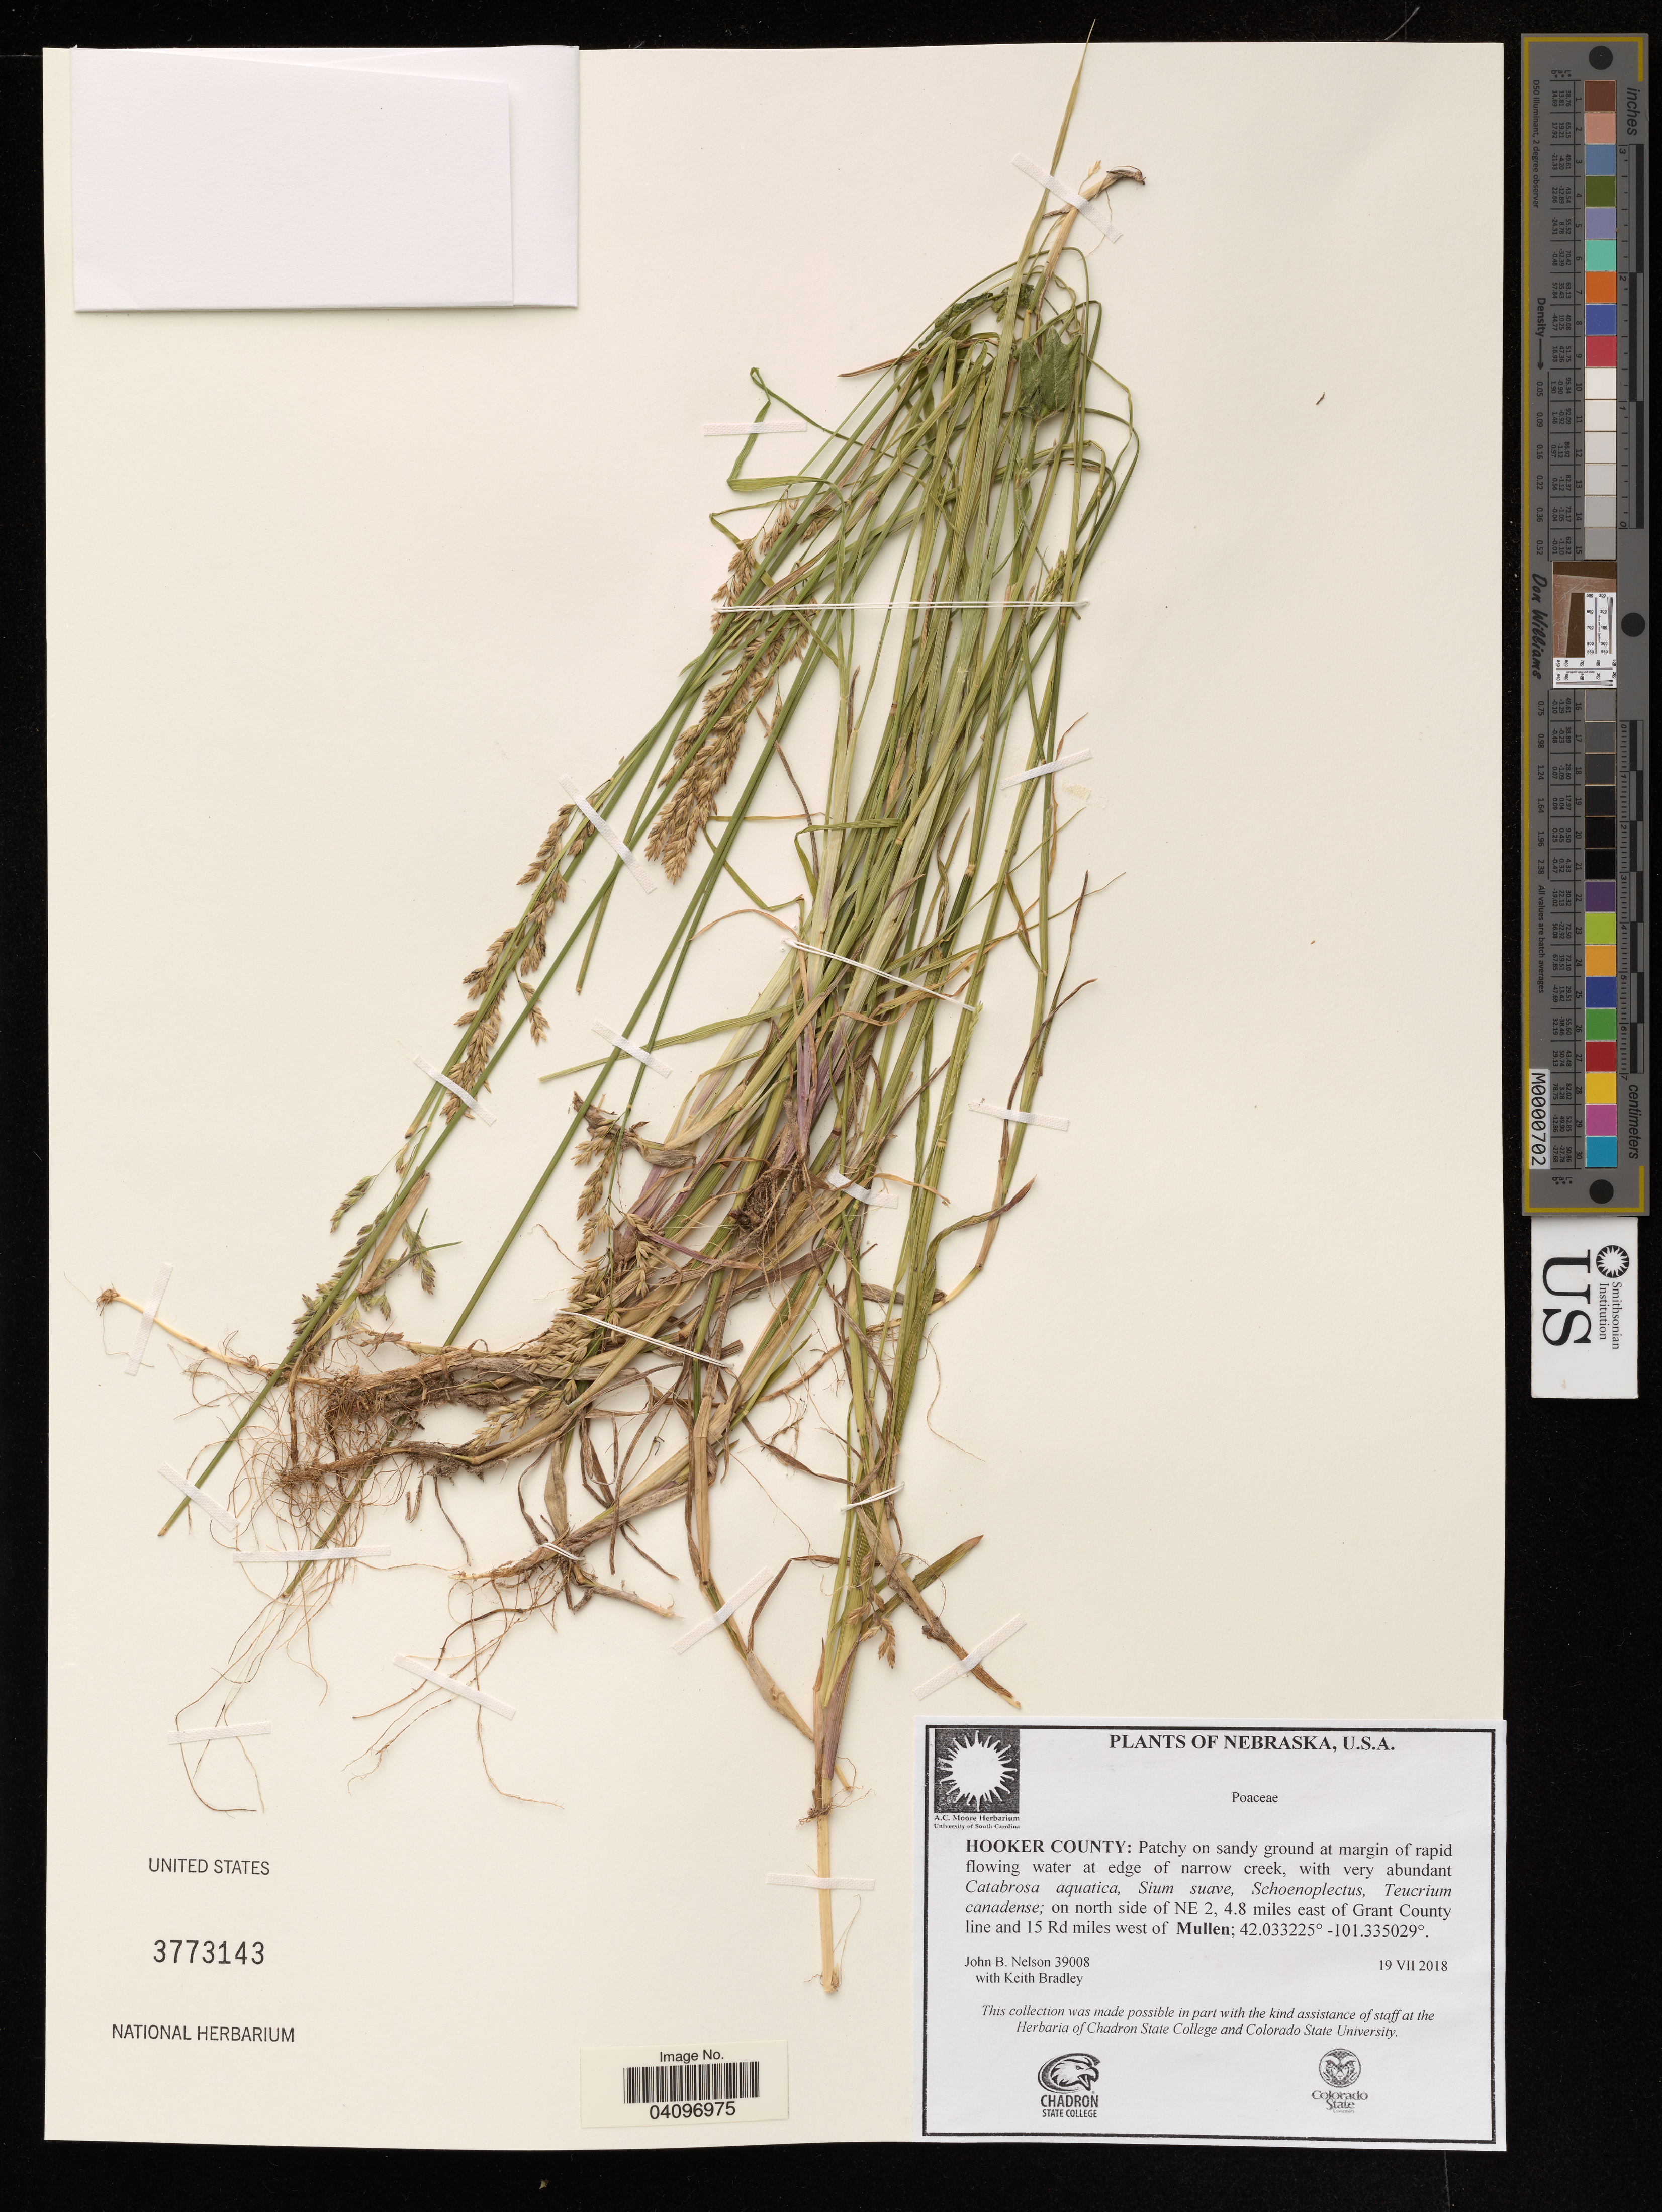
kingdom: Plantae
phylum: Tracheophyta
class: Liliopsida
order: Poales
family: Poaceae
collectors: J. Nelson & K. Bradley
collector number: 39008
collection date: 2018-07-19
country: United States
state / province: Nebraska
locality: Hooker County: on north side of NE 2, 4.8 miles east of Grant County line and 15 Rd miles west of Mullen.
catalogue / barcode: US 3773143